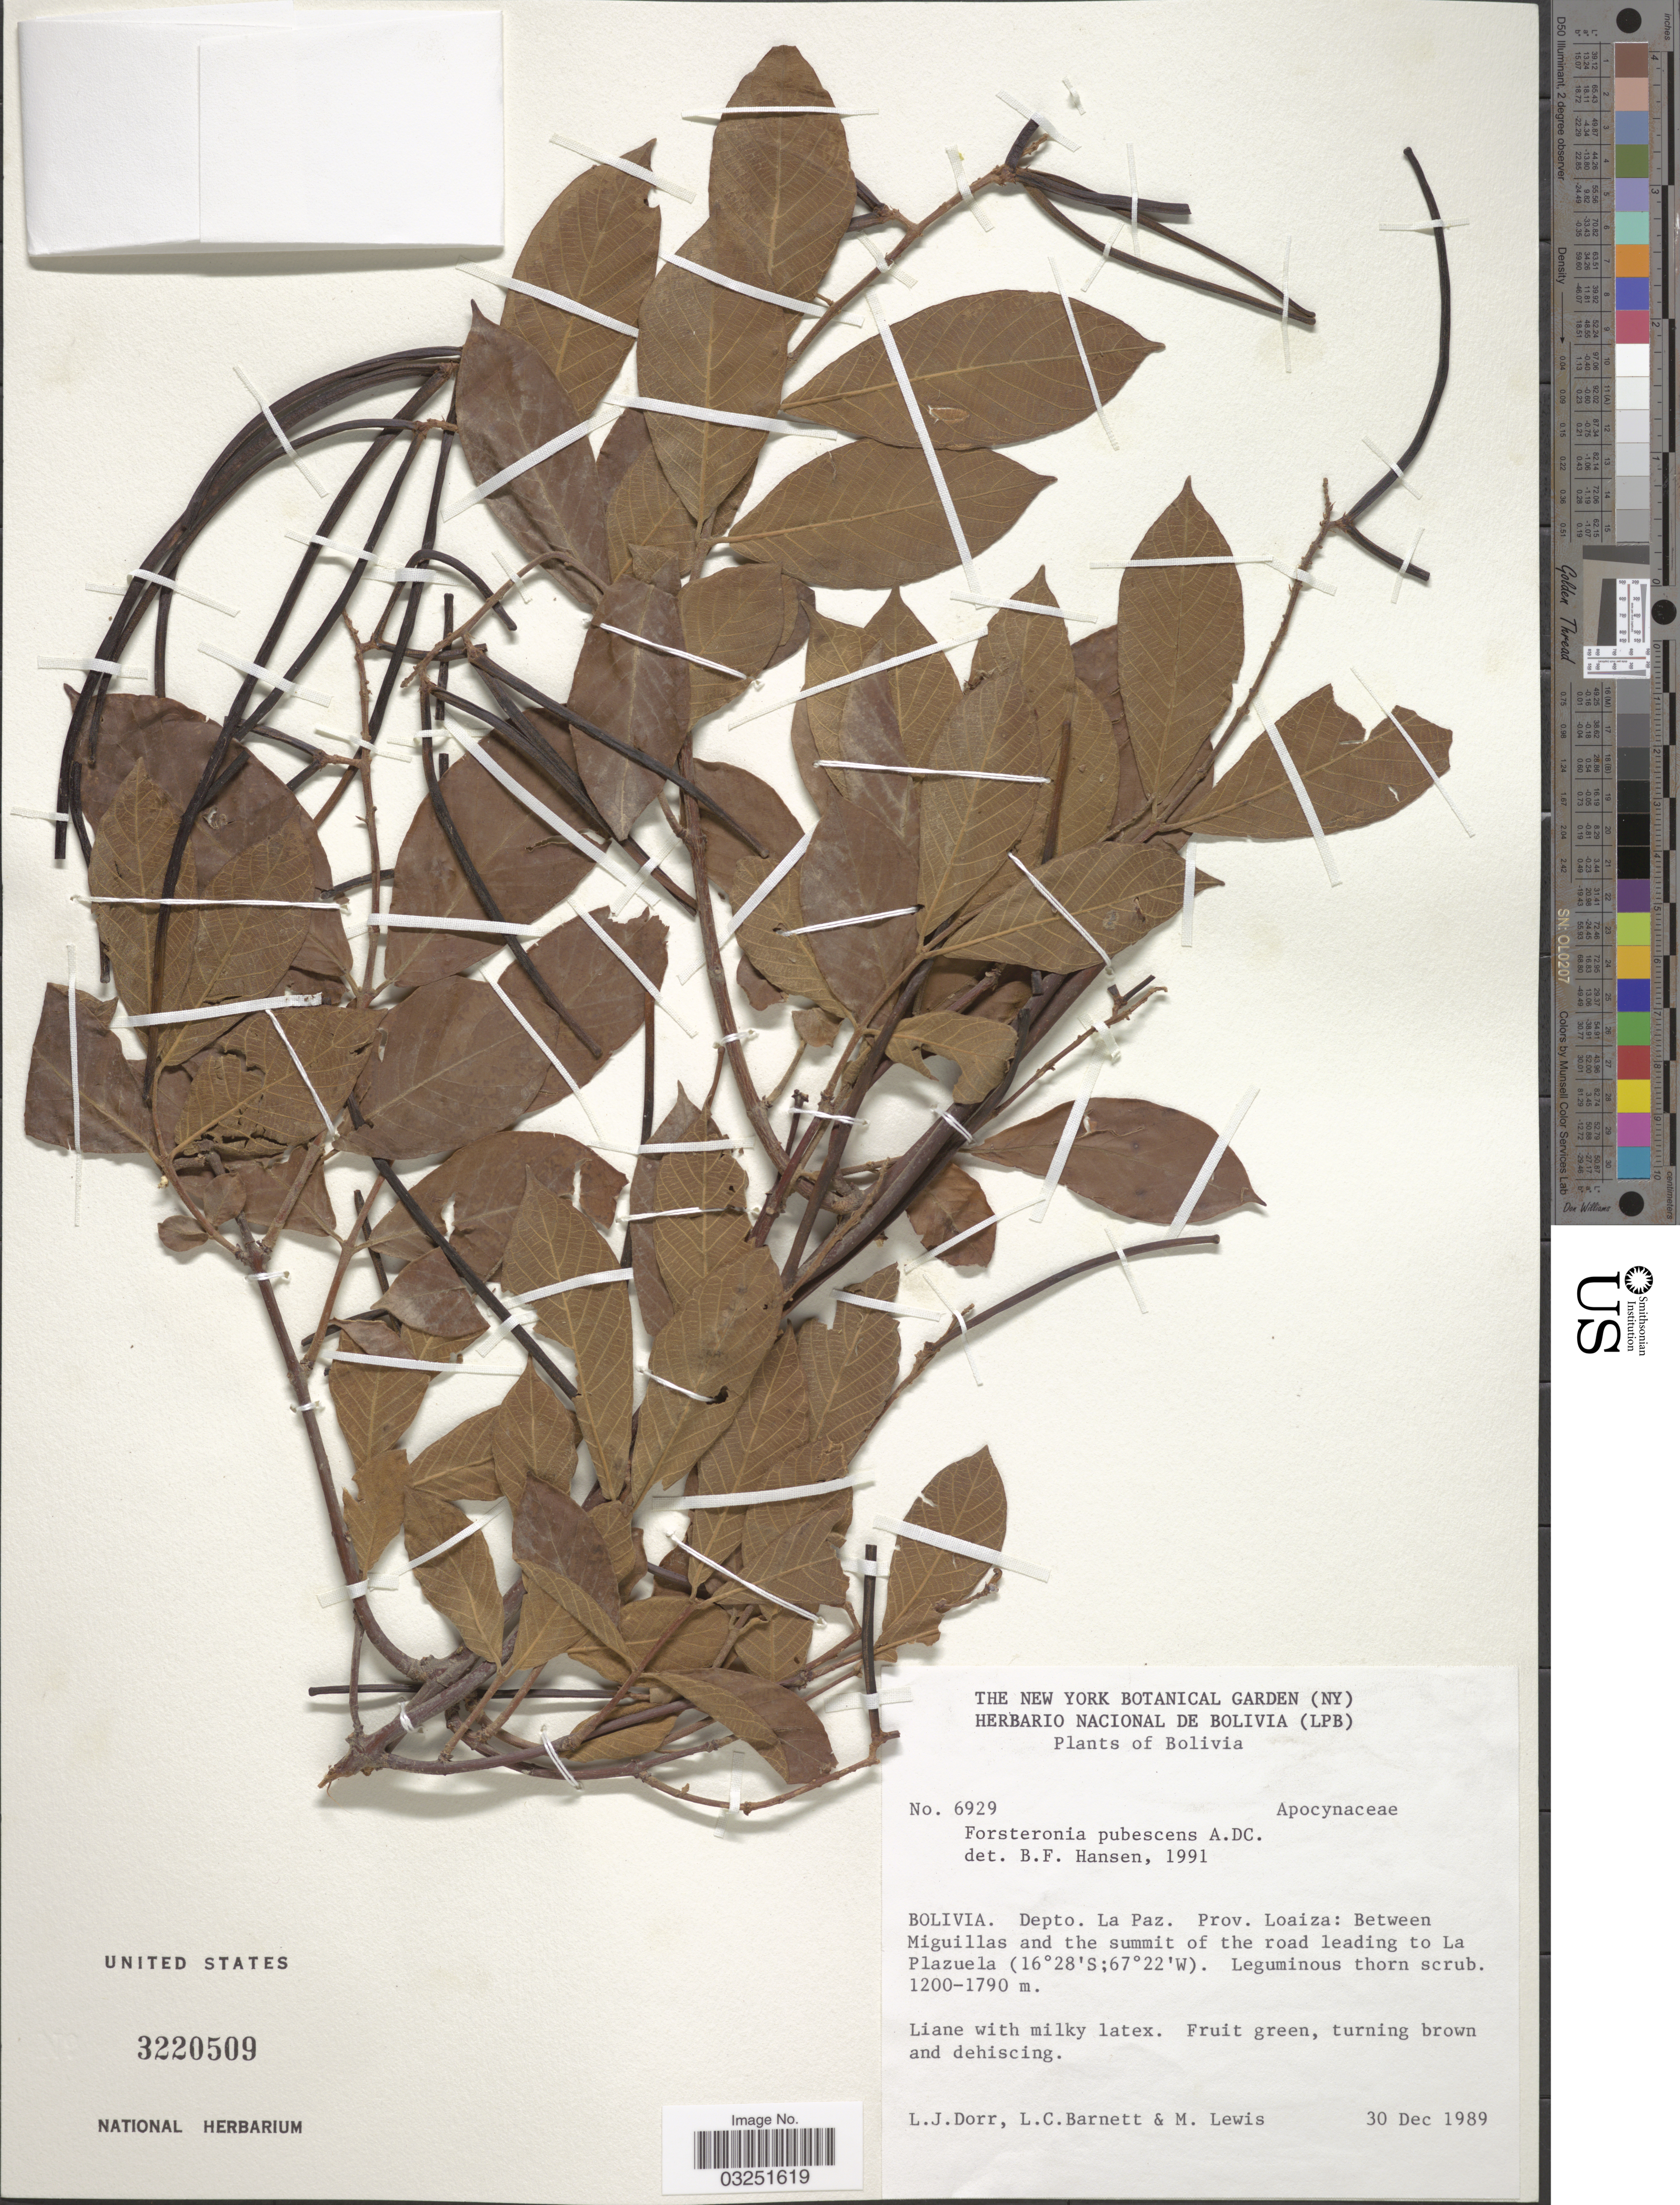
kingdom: Plantae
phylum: Tracheophyta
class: Magnoliopsida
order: Gentianales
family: Apocynaceae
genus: Forsteronia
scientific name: Forsteronia pubescens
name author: A. DC.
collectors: L. J. Dorr, L. C. Barnett & M. Lewis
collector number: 6929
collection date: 1989-12-30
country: Bolivia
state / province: La Paz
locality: Depto. La Paz, Prov. Loaiza: Between Miguillas and the summit of the road leading to La Plazuela.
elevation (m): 1200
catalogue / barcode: US 3220509